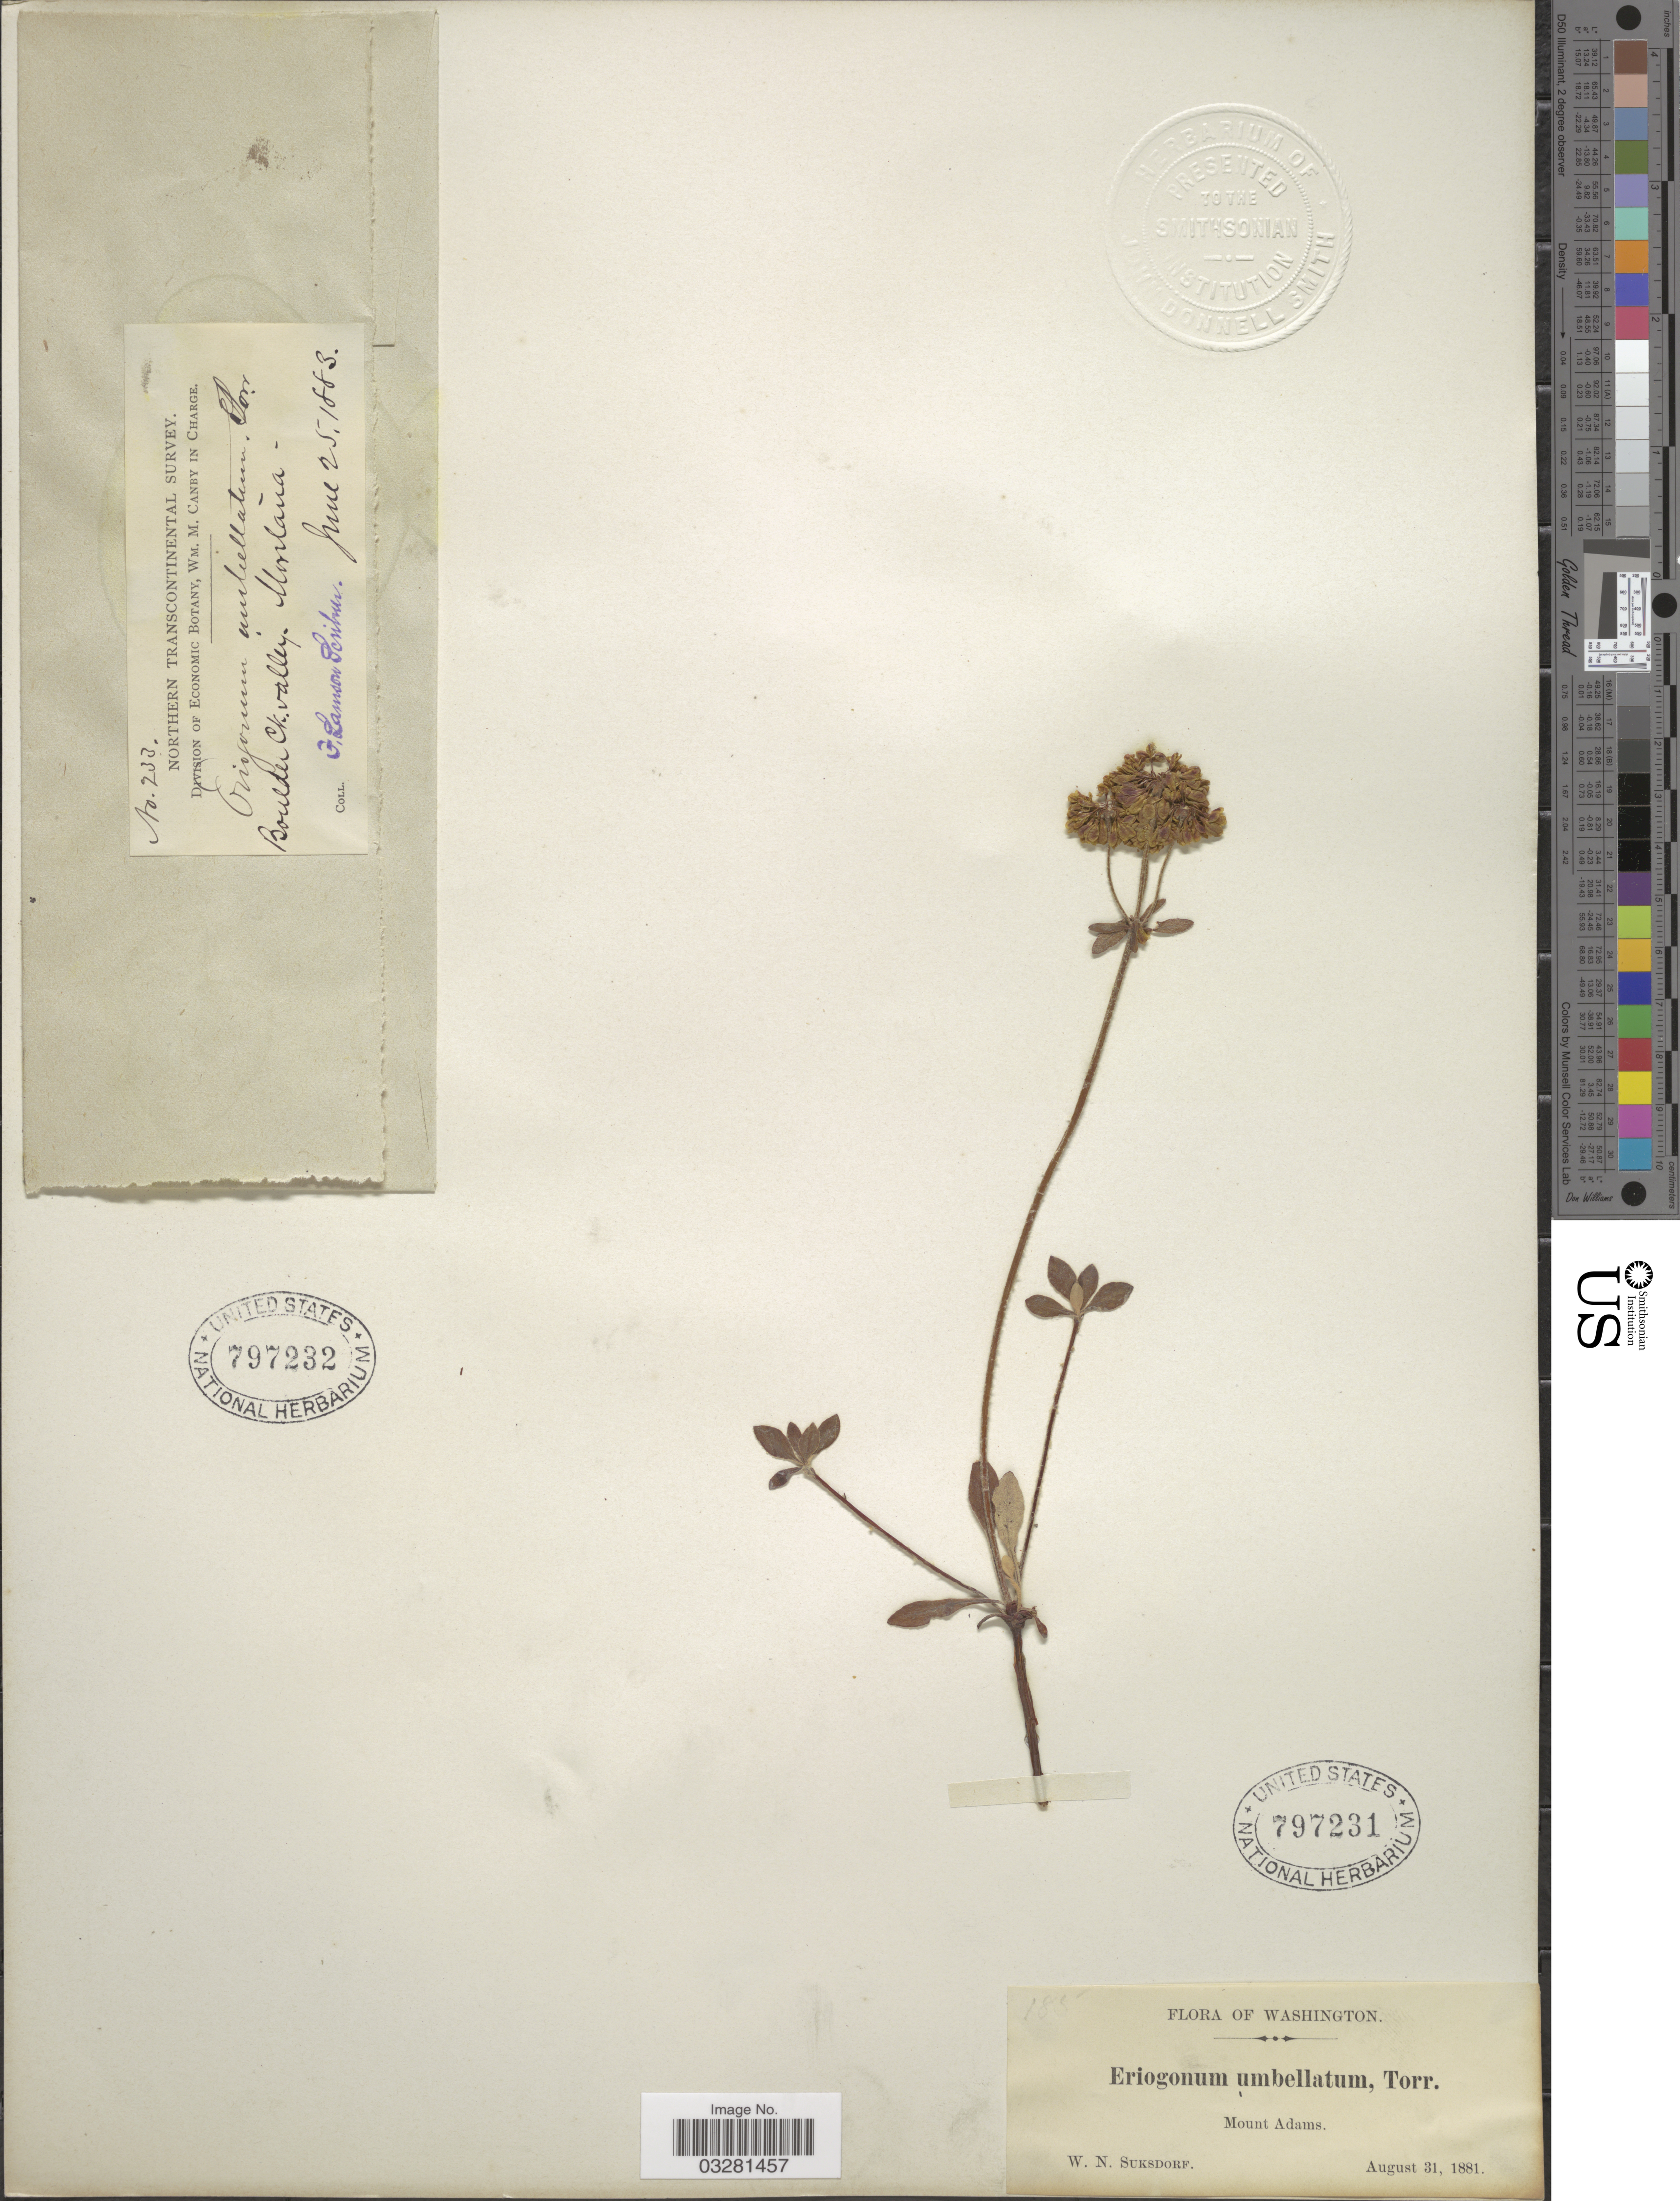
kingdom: Plantae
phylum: Tracheophyta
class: Magnoliopsida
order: Caryophyllales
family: Polygonaceae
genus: Eriogonum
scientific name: Eriogonum umbellatum var. umbellatum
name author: Torr.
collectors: F. Lamson-Scribner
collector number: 233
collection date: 1883-06-25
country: United States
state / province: Montana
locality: Boulder Ck. valley.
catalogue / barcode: US 797232